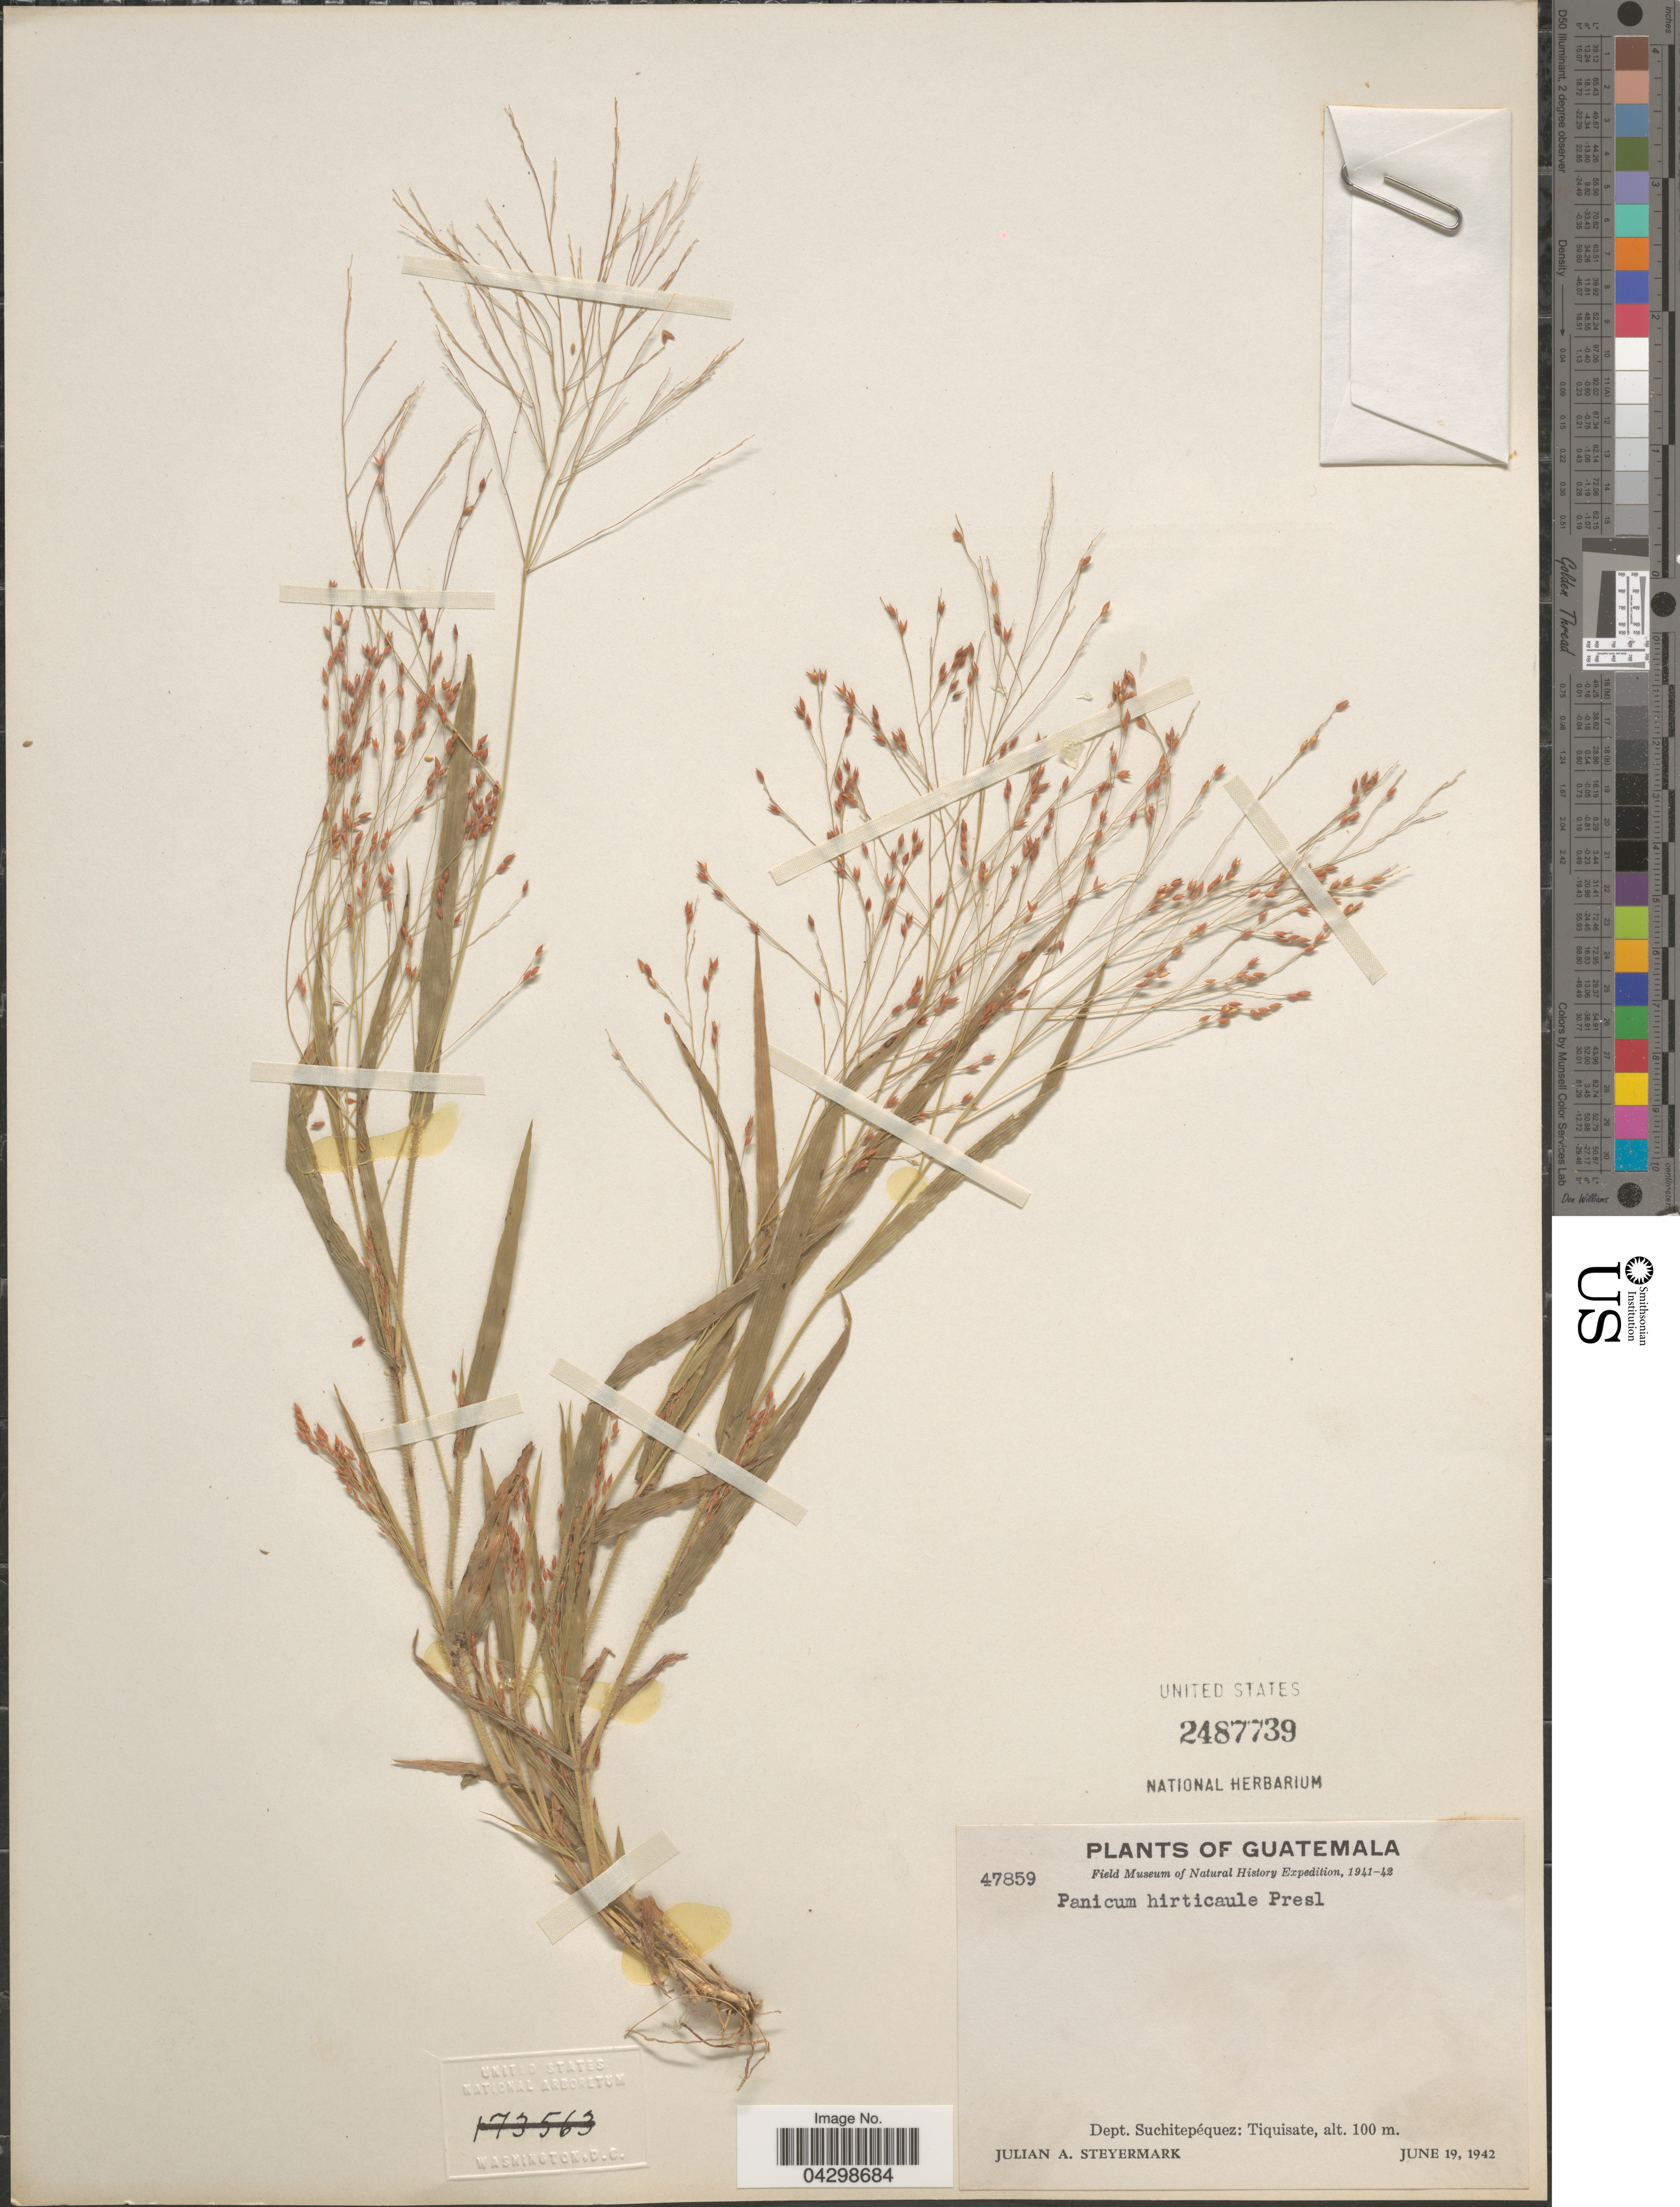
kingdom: Plantae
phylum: Tracheophyta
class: Liliopsida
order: Poales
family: Poaceae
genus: Panicum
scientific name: Panicum hirticaule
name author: J. Presl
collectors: J. Steyermark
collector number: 47859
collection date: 1942-06-19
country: Guatemala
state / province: Suchitepequez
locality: Field Museum of Natural History Expedition, 1941-42. Dept. Suchitepéquez: Tiquisate.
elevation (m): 100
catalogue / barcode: US 2487739